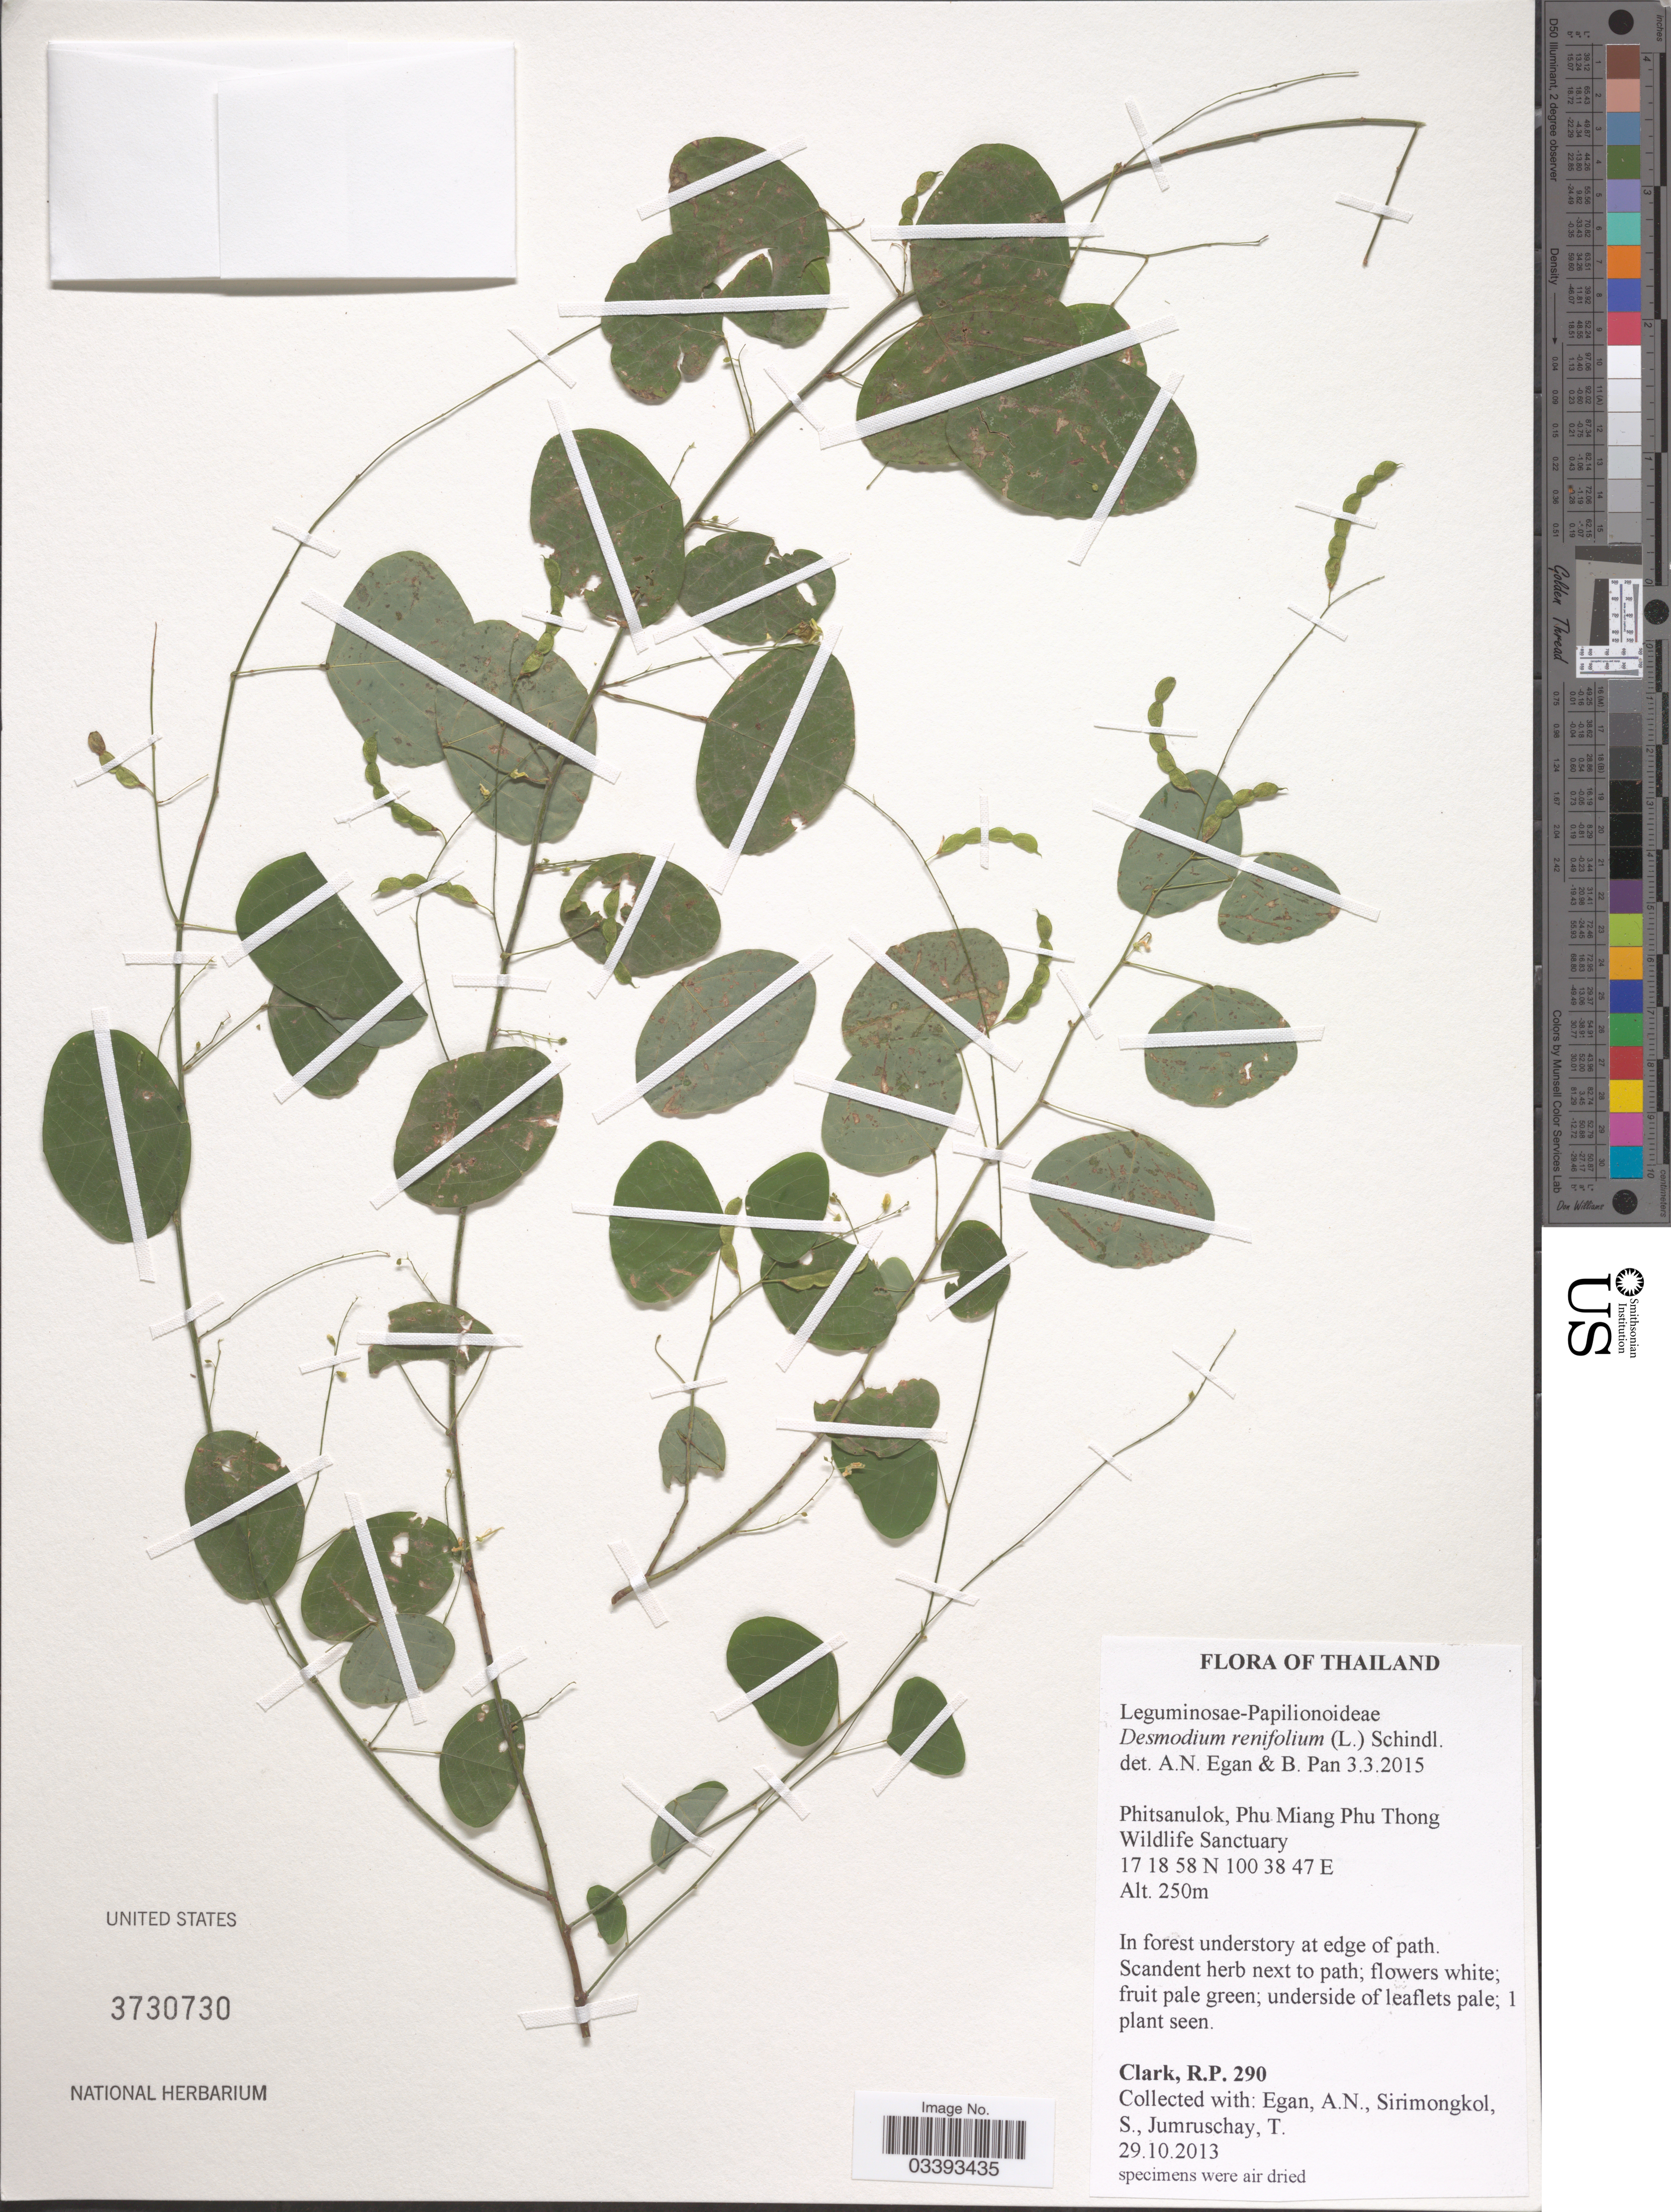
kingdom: Plantae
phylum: Tracheophyta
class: Magnoliopsida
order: Fabales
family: Fabaceae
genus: Huangtcia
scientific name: Huangtcia renifolia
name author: (L.) H. Ohashi & K. Ohashi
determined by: Strong, Mark T., (BOT), Smithsonian Institution - National Museum of Natural History (UNITED STATES)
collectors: R. P. Clark, A. N. Egan, S. Sirimongkol & T. Jumruschay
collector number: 290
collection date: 2013-10-29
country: Thailand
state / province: Phitsanulok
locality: Phu Miang Phu Thong Wildlife Sanctuary.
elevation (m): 250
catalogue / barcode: US 3730730